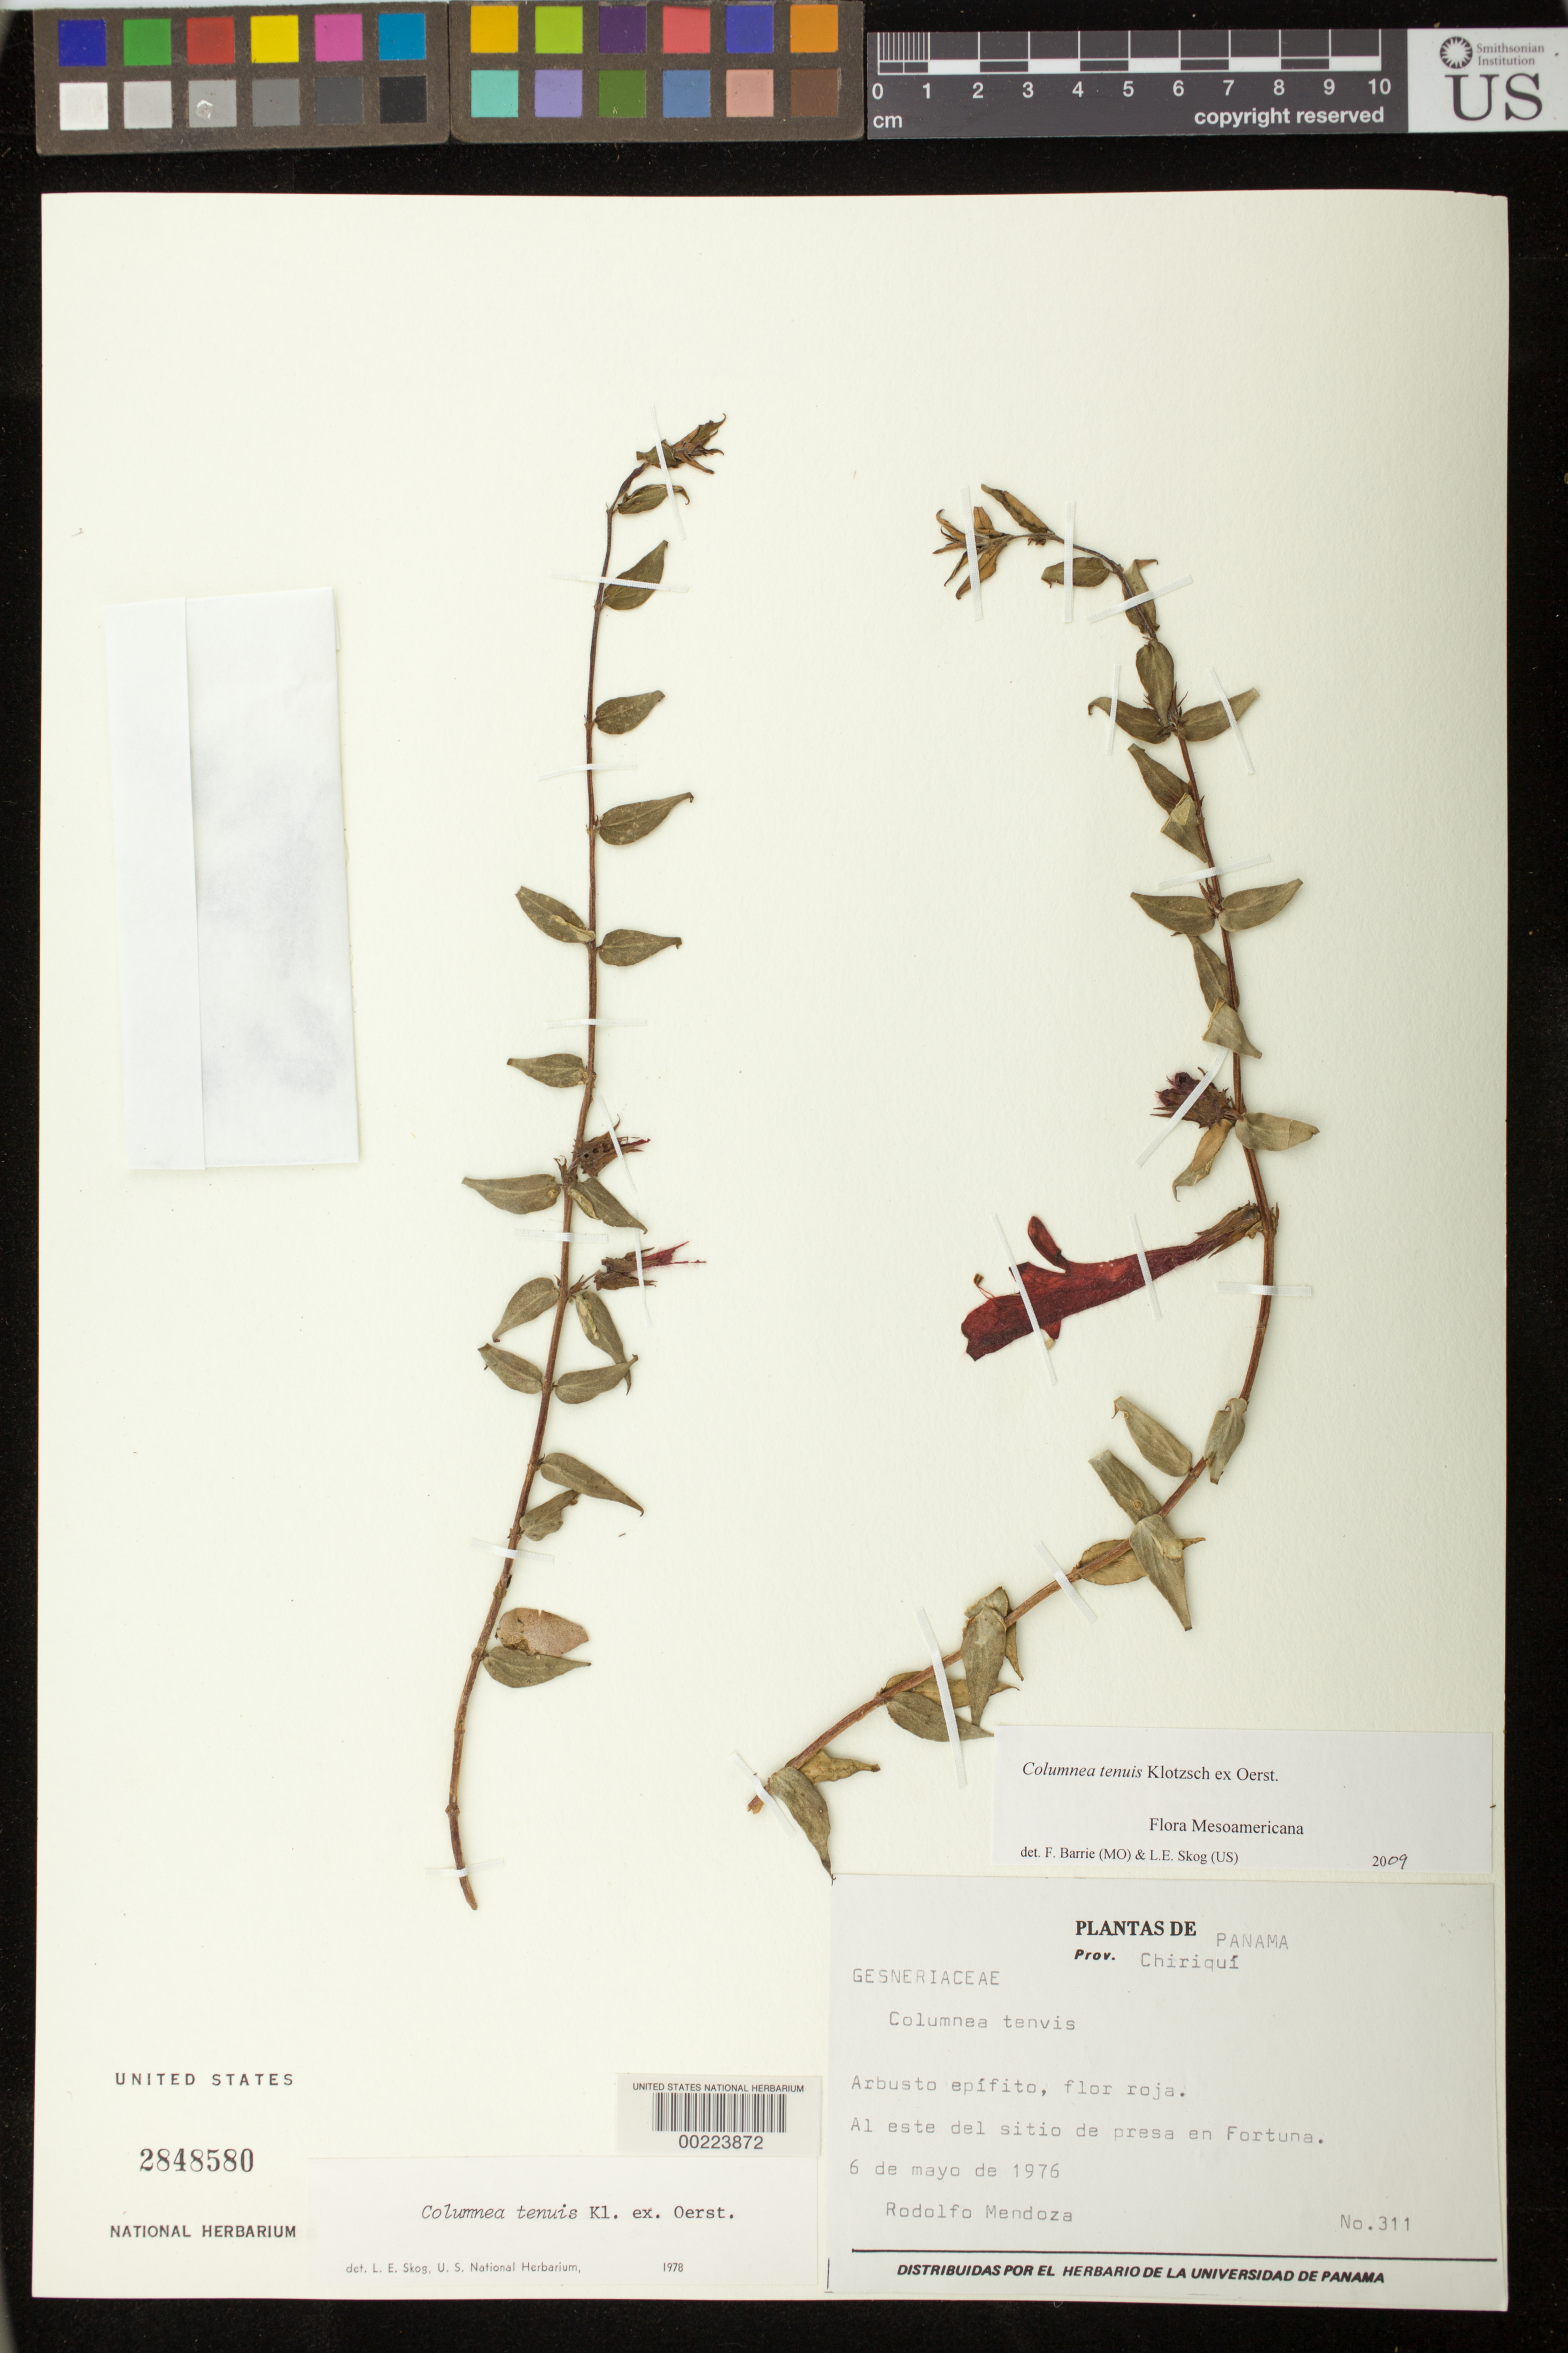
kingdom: Plantae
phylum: Tracheophyta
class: Magnoliopsida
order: Lamiales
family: Gesneriaceae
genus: Columnea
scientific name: Columnea tenuis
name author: Klotzsch ex Oerst.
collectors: R. Mendoza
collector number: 311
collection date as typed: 06 May 1976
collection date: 1976-05-06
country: Panama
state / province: Chiriquí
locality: E of Fortuna Dam site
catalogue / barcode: US 2848580